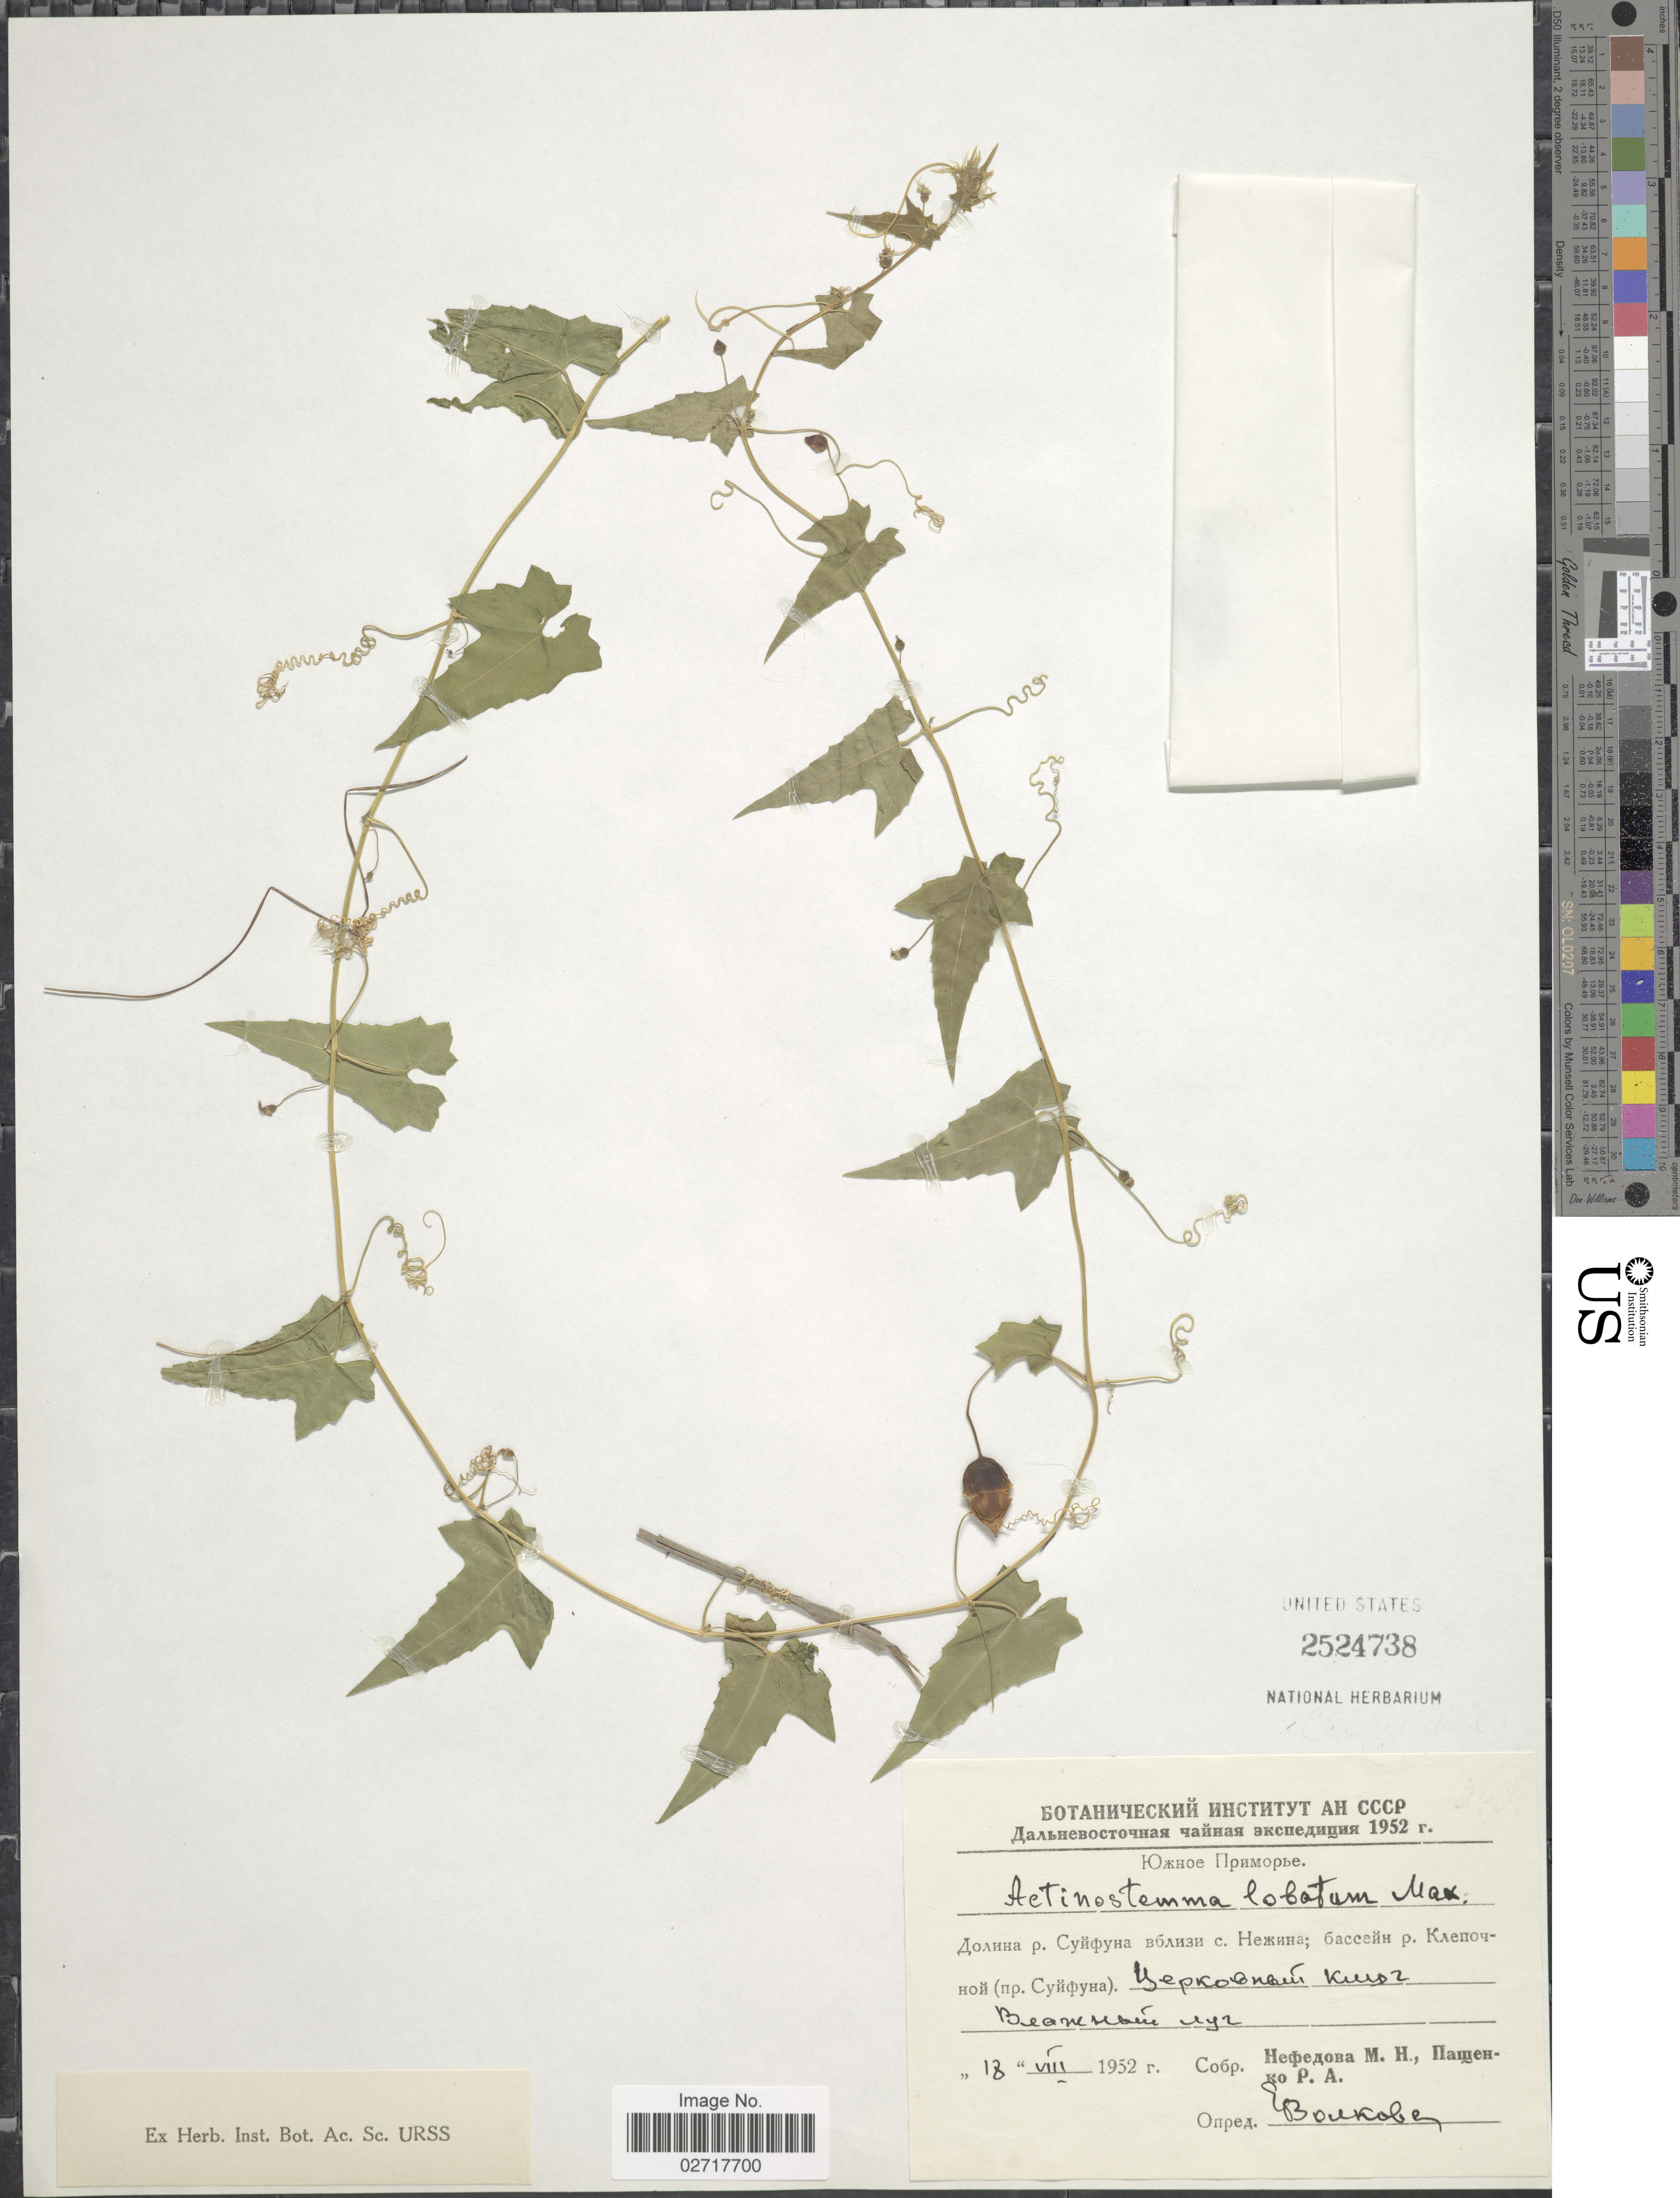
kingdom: Plantae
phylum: Tracheophyta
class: Magnoliopsida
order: Cucurbitales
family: Cucurbitaceae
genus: Actinostemma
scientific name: Actinostemma tenerum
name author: Griff.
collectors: Collector illegible & Collector illegible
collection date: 1952-08-18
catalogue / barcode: US 2524738